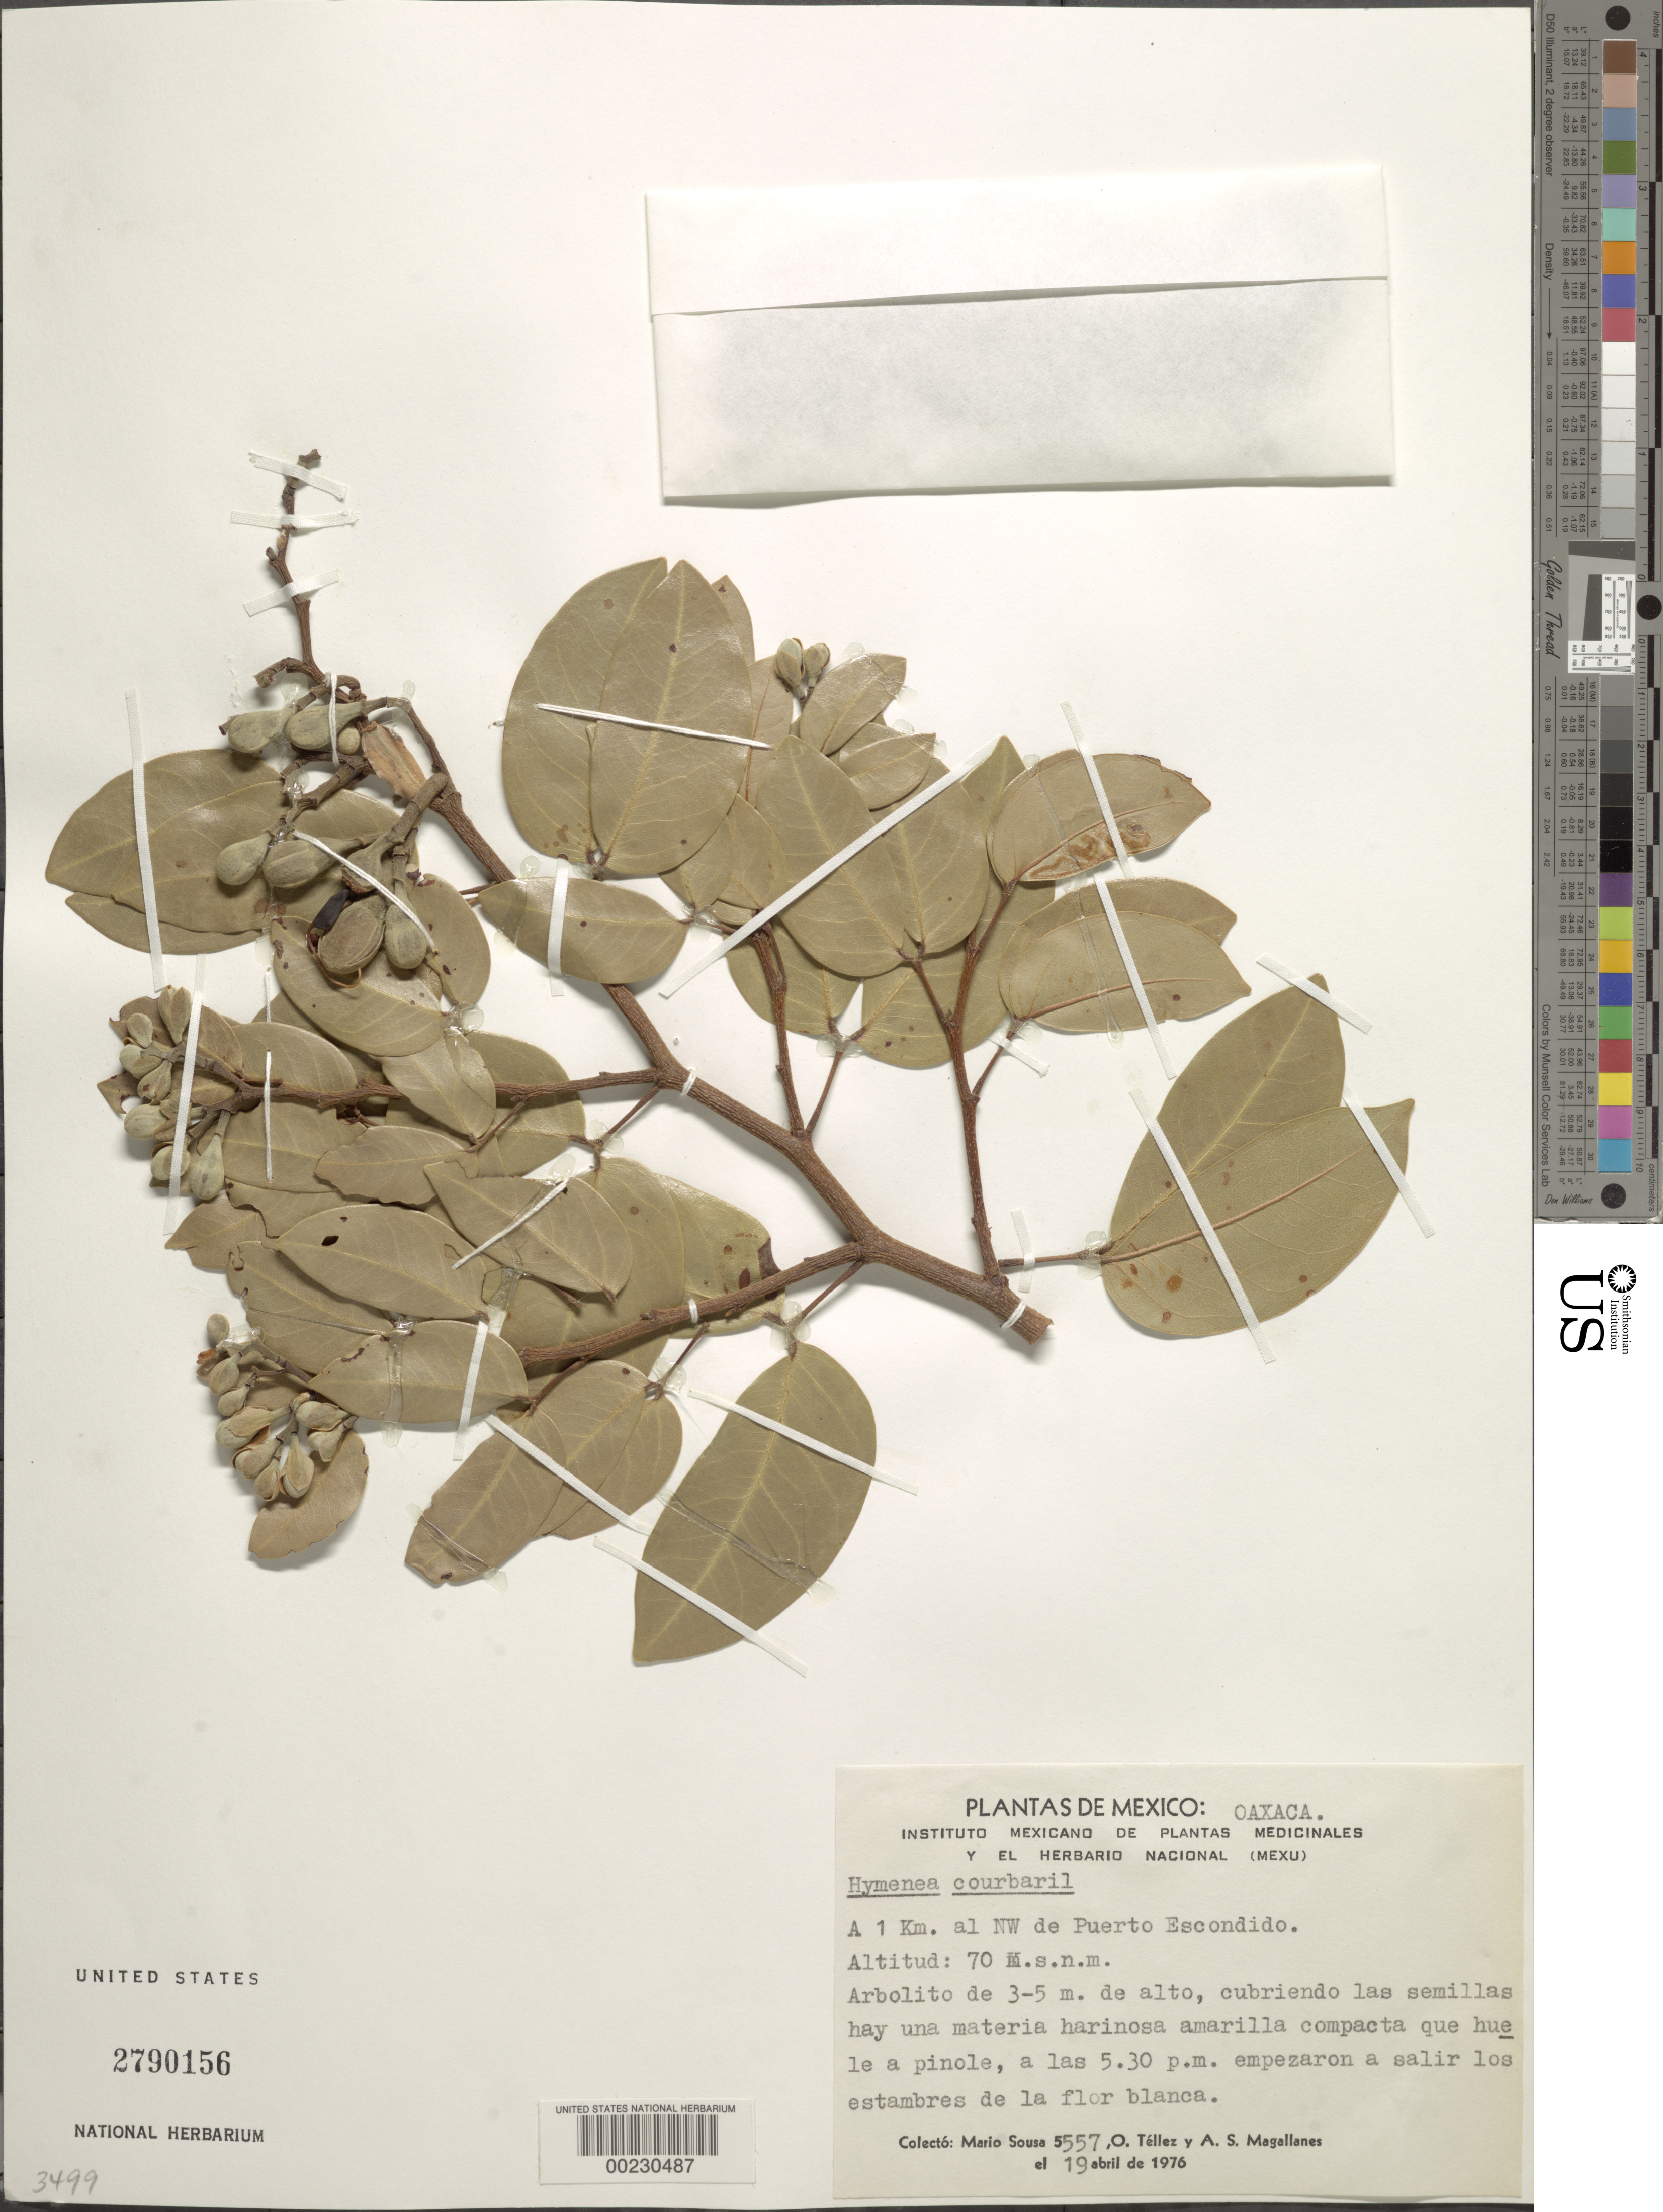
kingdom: Plantae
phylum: Tracheophyta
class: Magnoliopsida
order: Fabales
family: Fabaceae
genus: Hymenaea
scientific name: Hymenaea courbaril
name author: L.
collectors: M. Sousa S., O. Téllez V. & A. Magallanes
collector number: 5557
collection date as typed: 19 Apr 1976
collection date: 1976-04-19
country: Mexico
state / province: Oaxaca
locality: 1 km NW of Puerto Escondido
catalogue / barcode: US 2790156